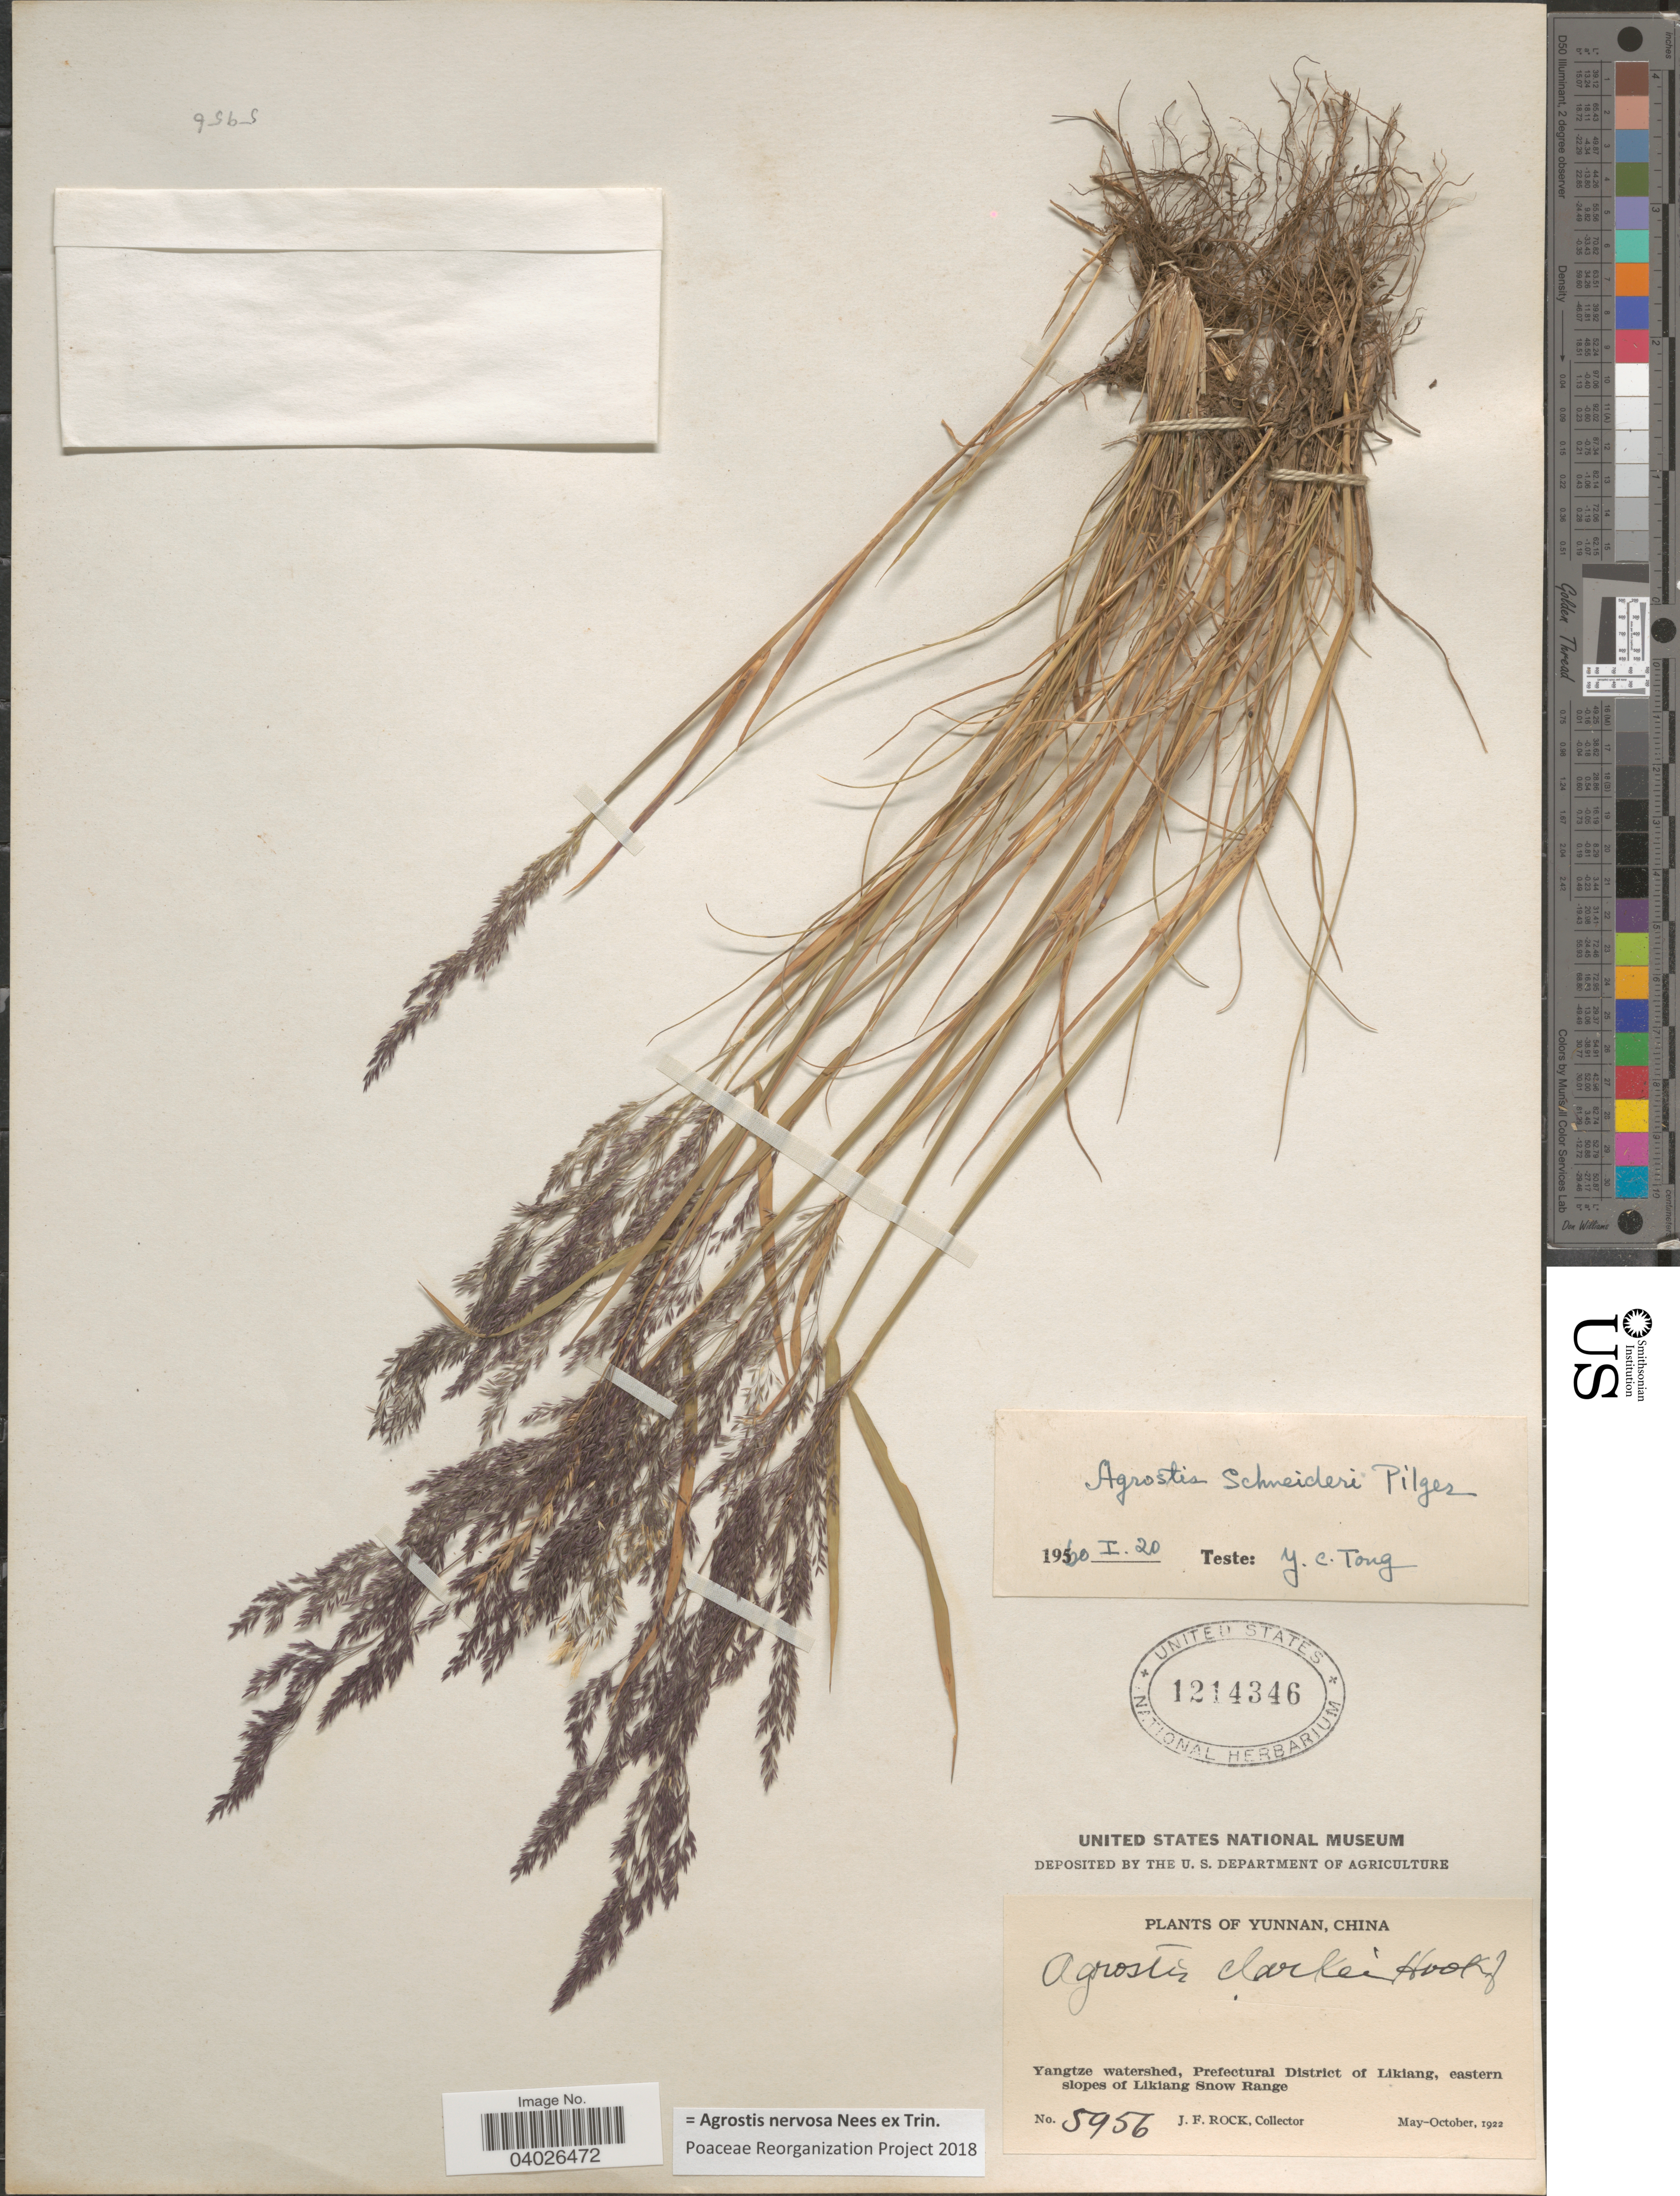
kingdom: Plantae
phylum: Tracheophyta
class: Liliopsida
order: Poales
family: Poaceae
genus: Agrostis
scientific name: Agrostis nervosa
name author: Nees ex Trin.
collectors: J. Rock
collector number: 5956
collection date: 1922-05/1922-10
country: China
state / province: Yunnan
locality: Yangtze watershed, Prefectural District of Likiang, eastern slopes of Likiang Snow Range.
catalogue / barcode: US 1214346